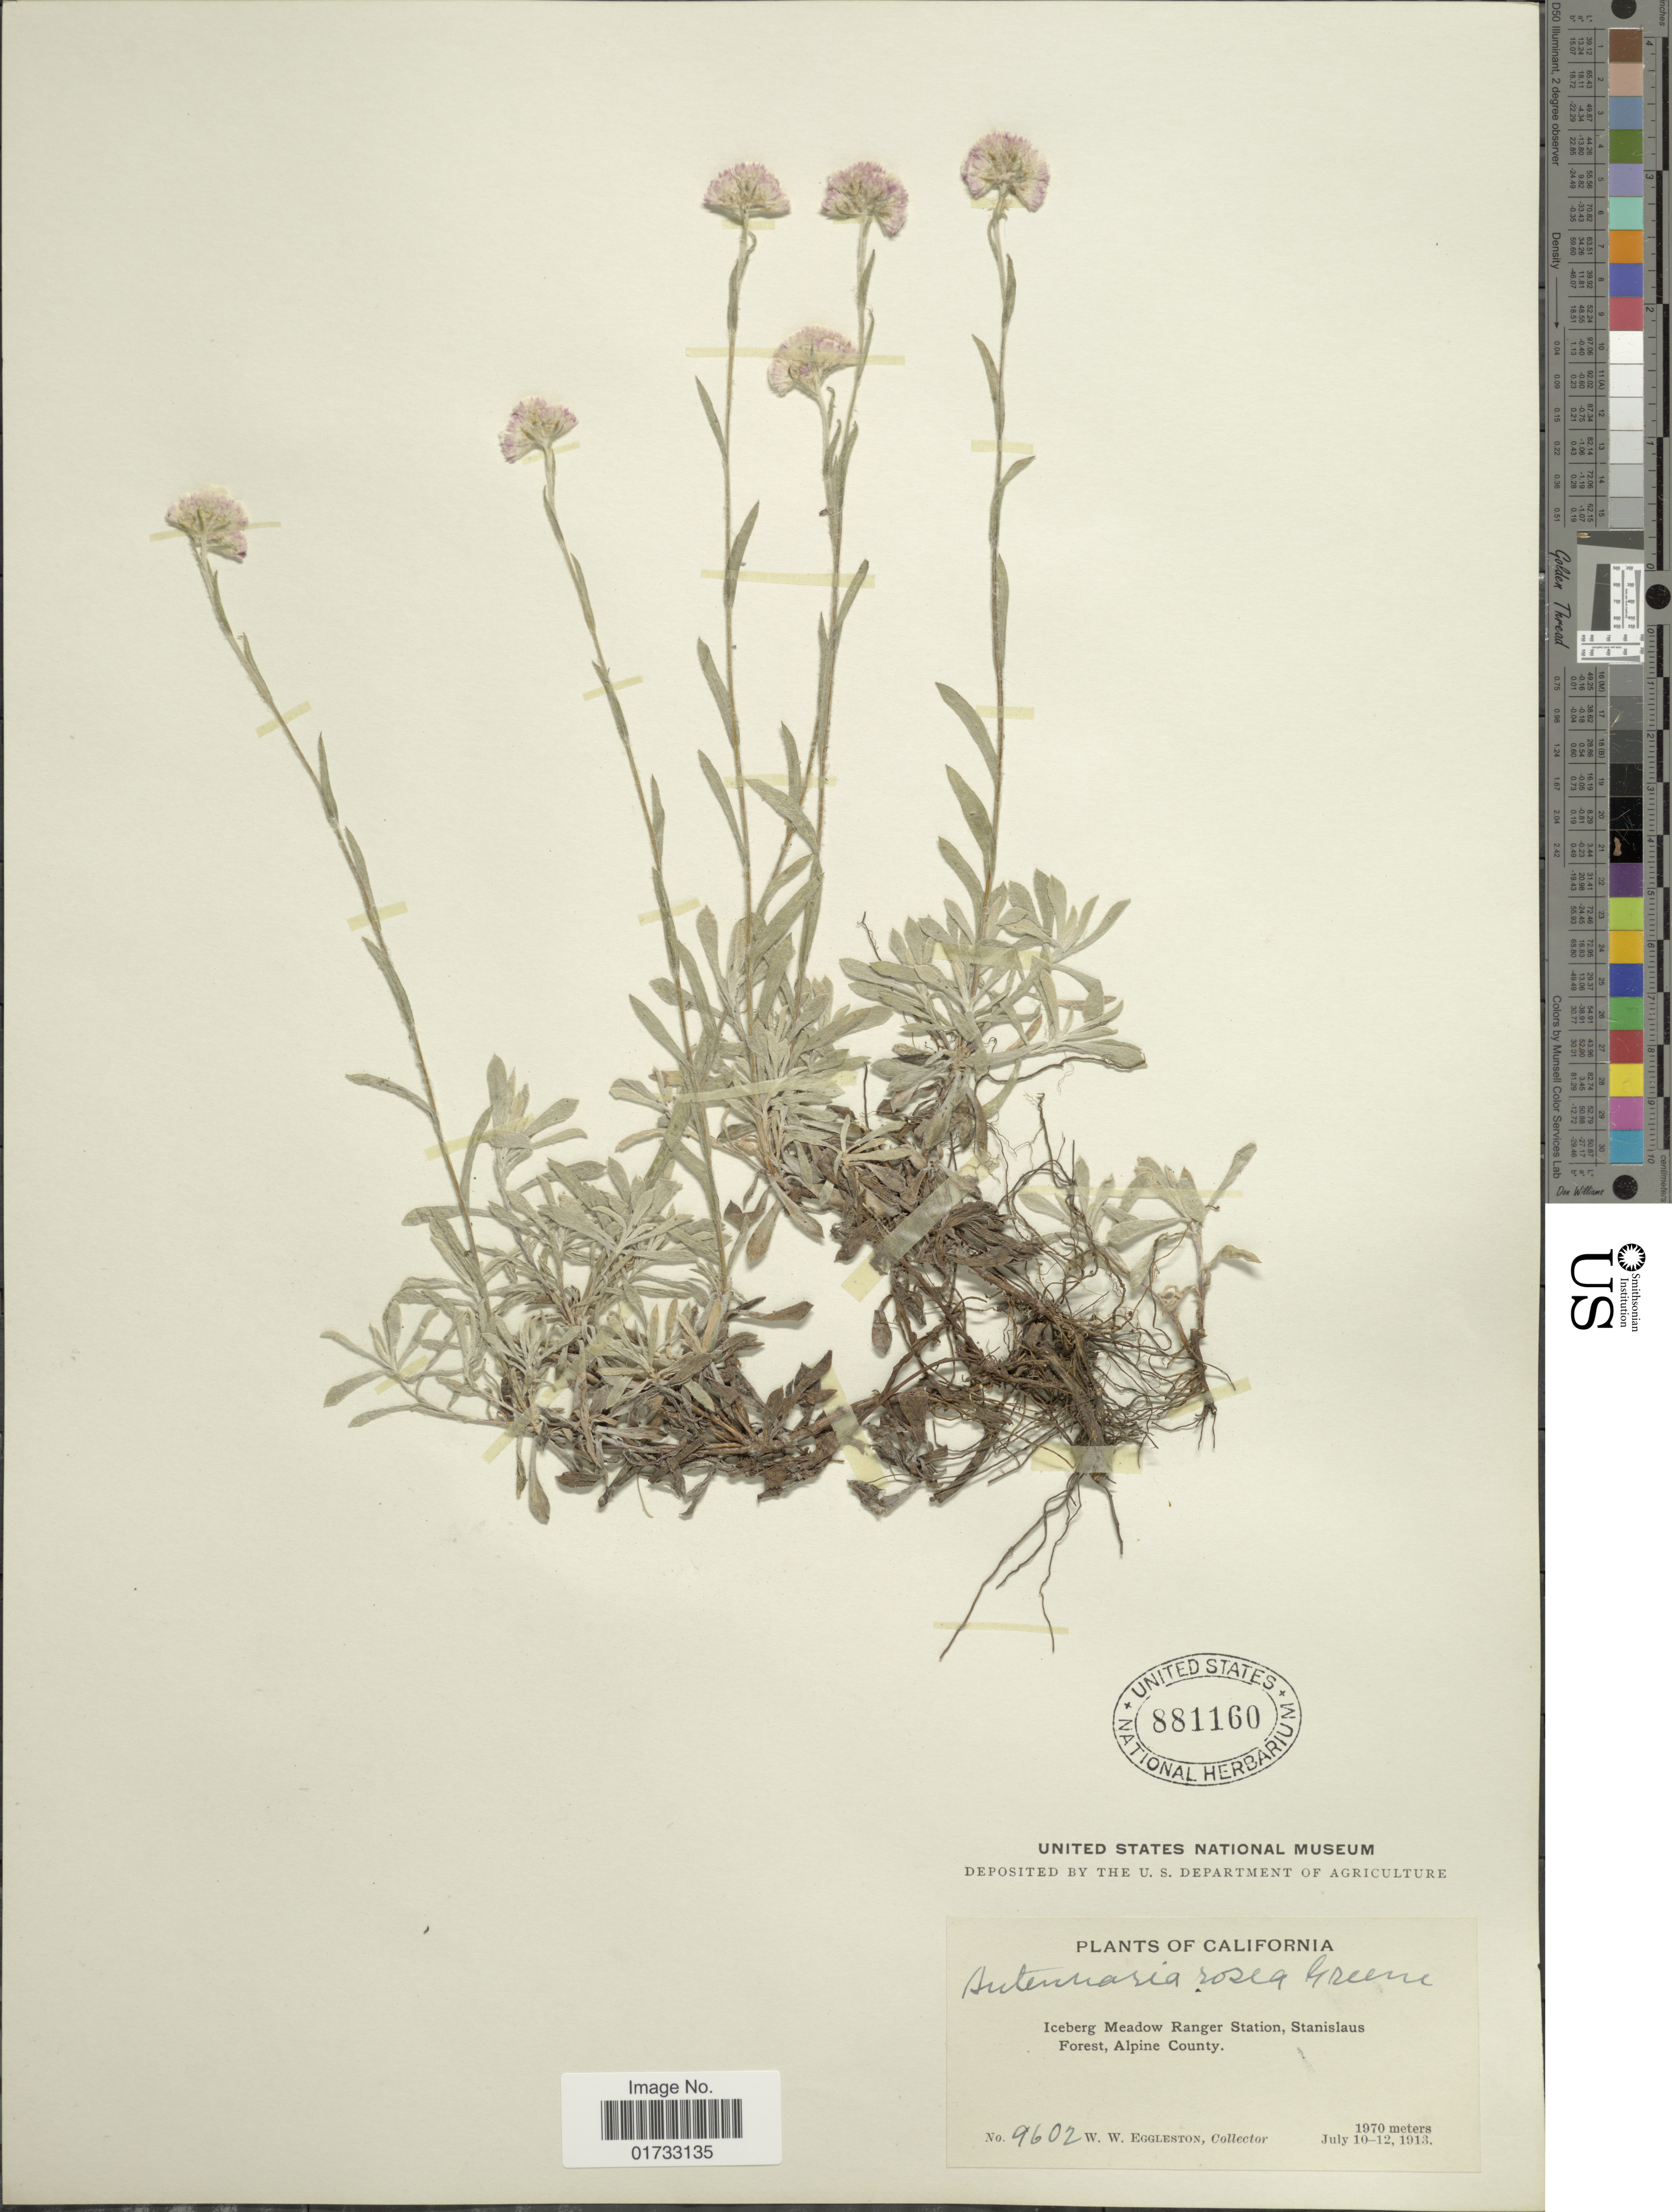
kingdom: Plantae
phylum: Tracheophyta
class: Magnoliopsida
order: Asterales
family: Asteraceae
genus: Antennaria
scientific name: Antennaria rosea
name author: Greene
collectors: W. W. Eggleston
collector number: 9602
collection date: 1913-07-10/1913-07-12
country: United States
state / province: California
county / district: Alpine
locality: Iceberg Meadow Ranger Station, Stanislaus Forest, Alpine County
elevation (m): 1970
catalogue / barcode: US 881160